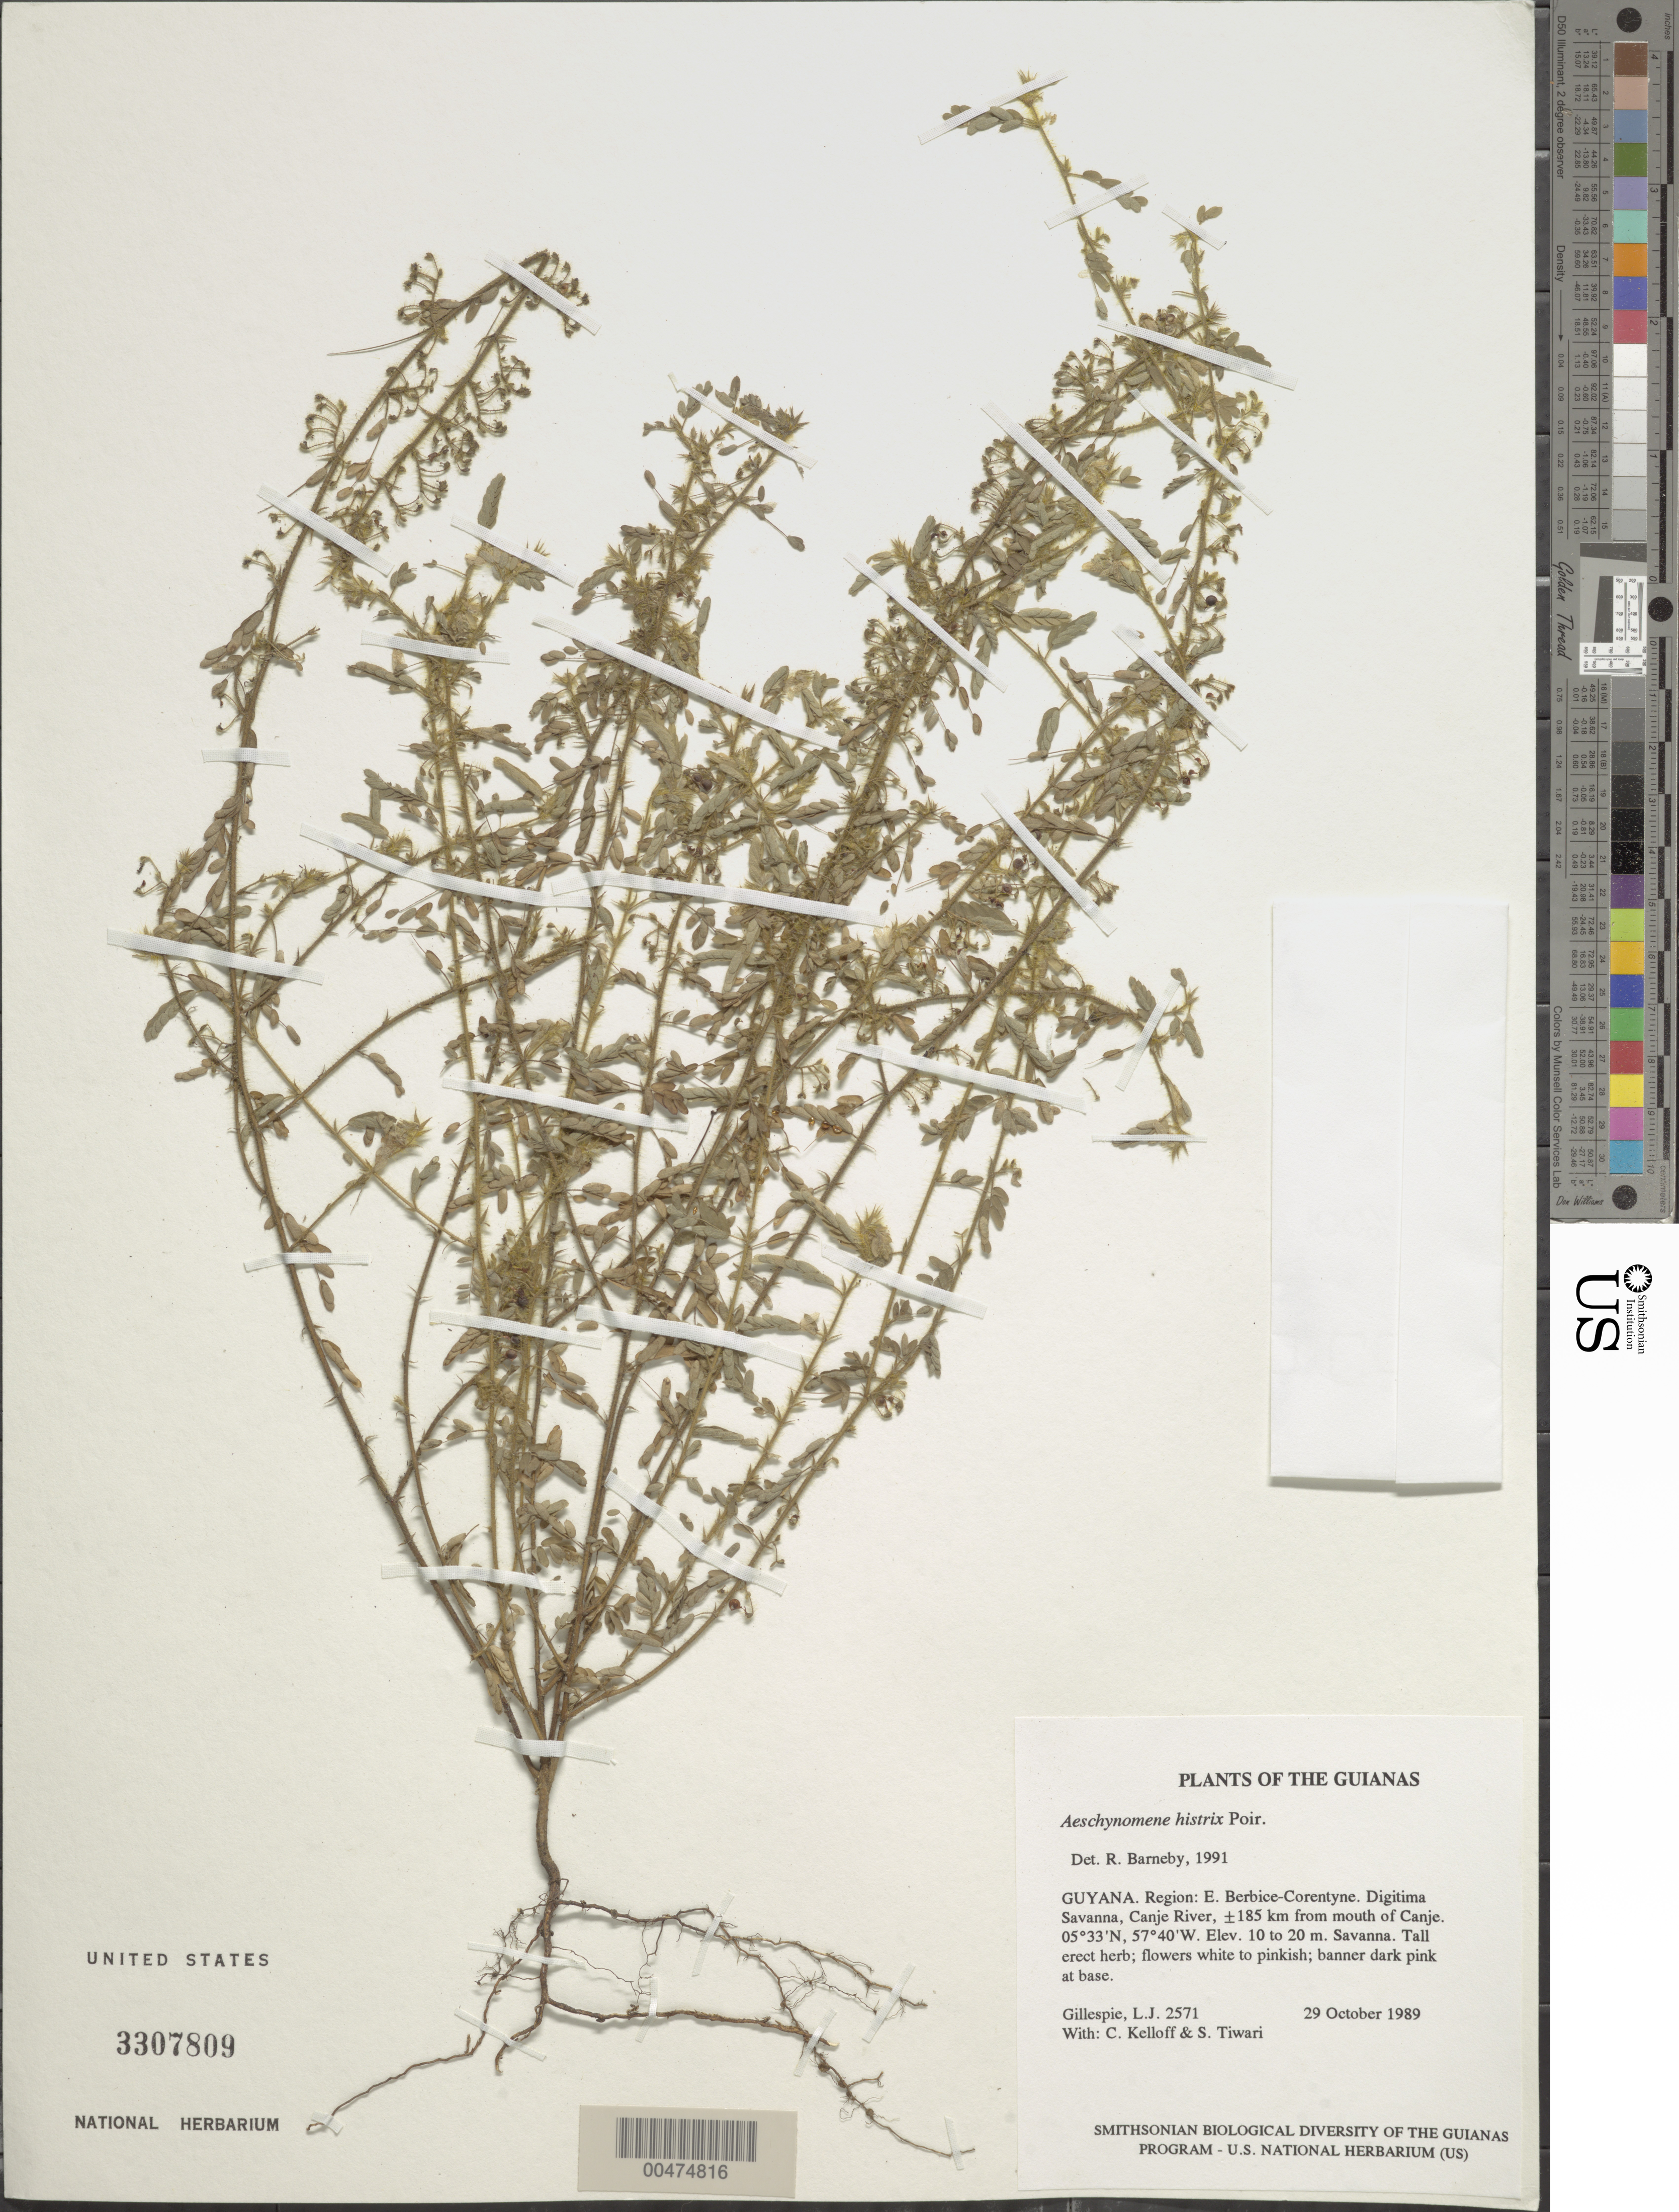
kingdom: Plantae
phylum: Tracheophyta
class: Magnoliopsida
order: Fabales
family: Fabaceae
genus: Aeschynomene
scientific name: Aeschynomene histrix var. histrix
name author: Poir.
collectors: L. J. Gillespie, C. L. Kelloff & S. Tiwari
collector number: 2571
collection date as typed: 30 October 1989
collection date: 1989-10-30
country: Guyana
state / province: E. Berbice-Corentyne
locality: Digitima Savanna, Canje River, ±185 km from mouth of Canje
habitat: Savanna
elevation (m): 10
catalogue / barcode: US 3307809